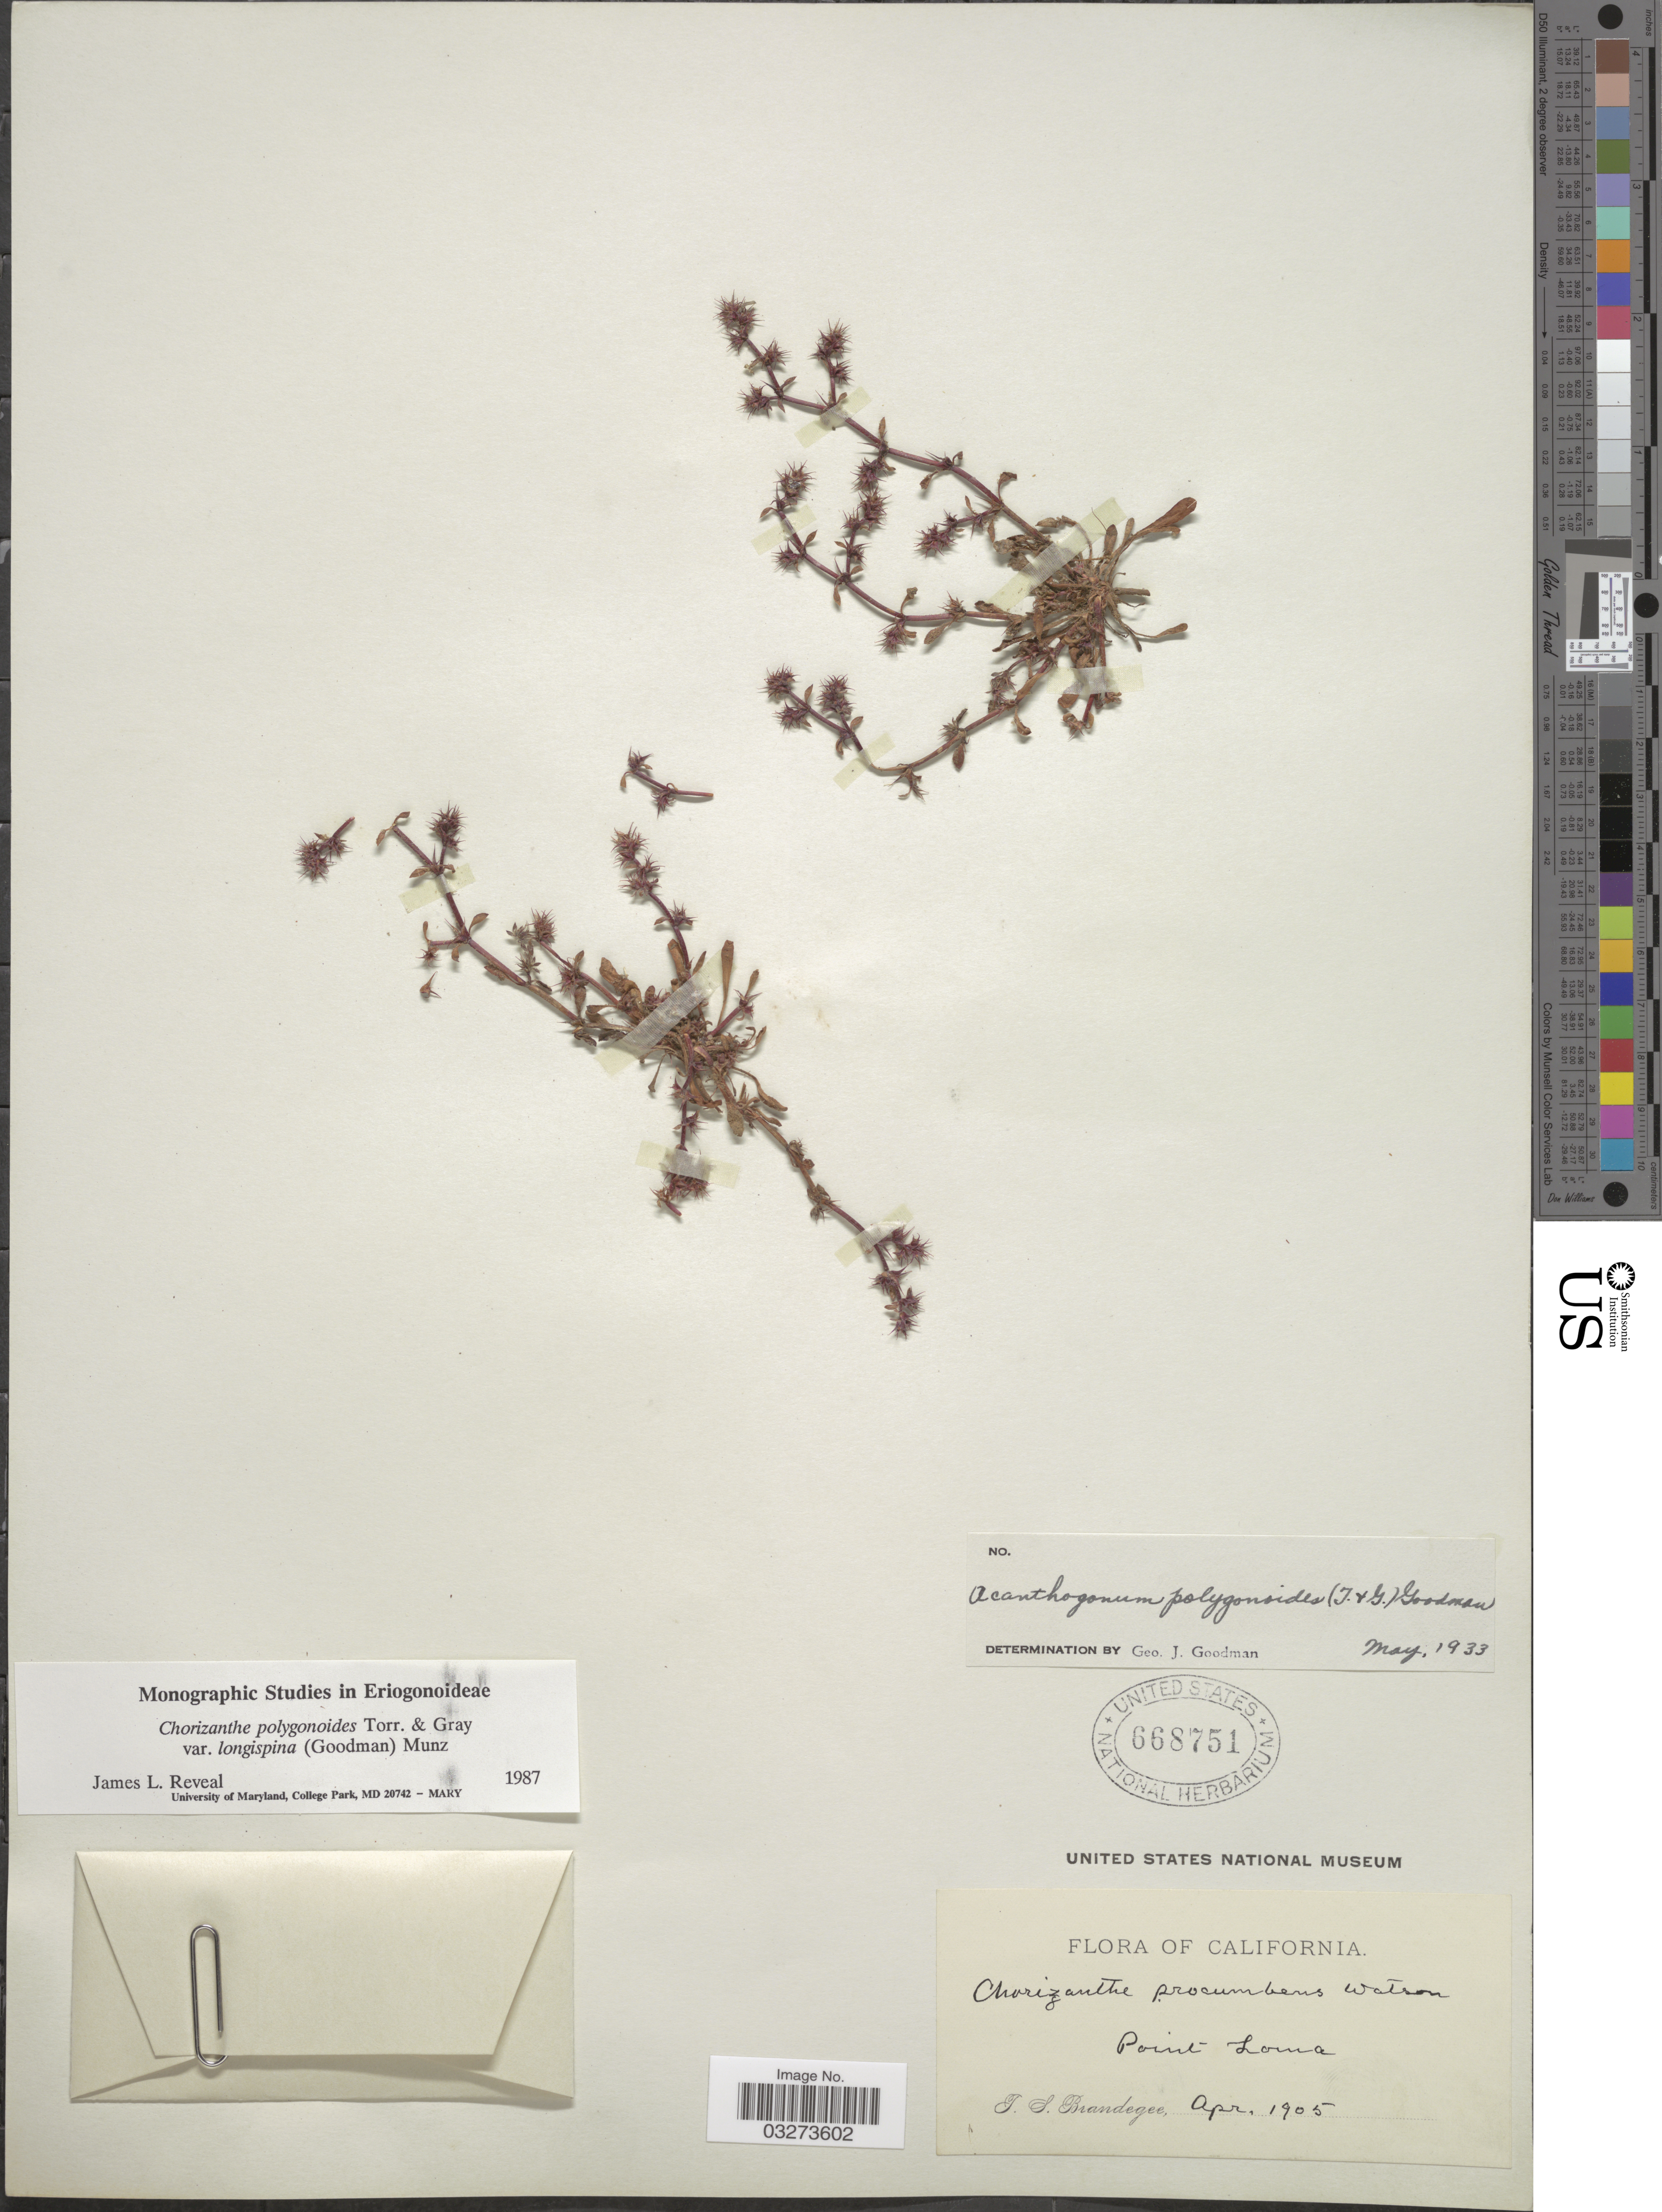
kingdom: Plantae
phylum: Tracheophyta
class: Magnoliopsida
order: Caryophyllales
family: Polygonaceae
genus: Chorizanthe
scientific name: Chorizanthe polygonoides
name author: Torr. & A. Gray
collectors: T. S. Brandegee (herbarium)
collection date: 1905-04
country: United States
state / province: California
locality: Point Loma.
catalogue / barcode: US 668751